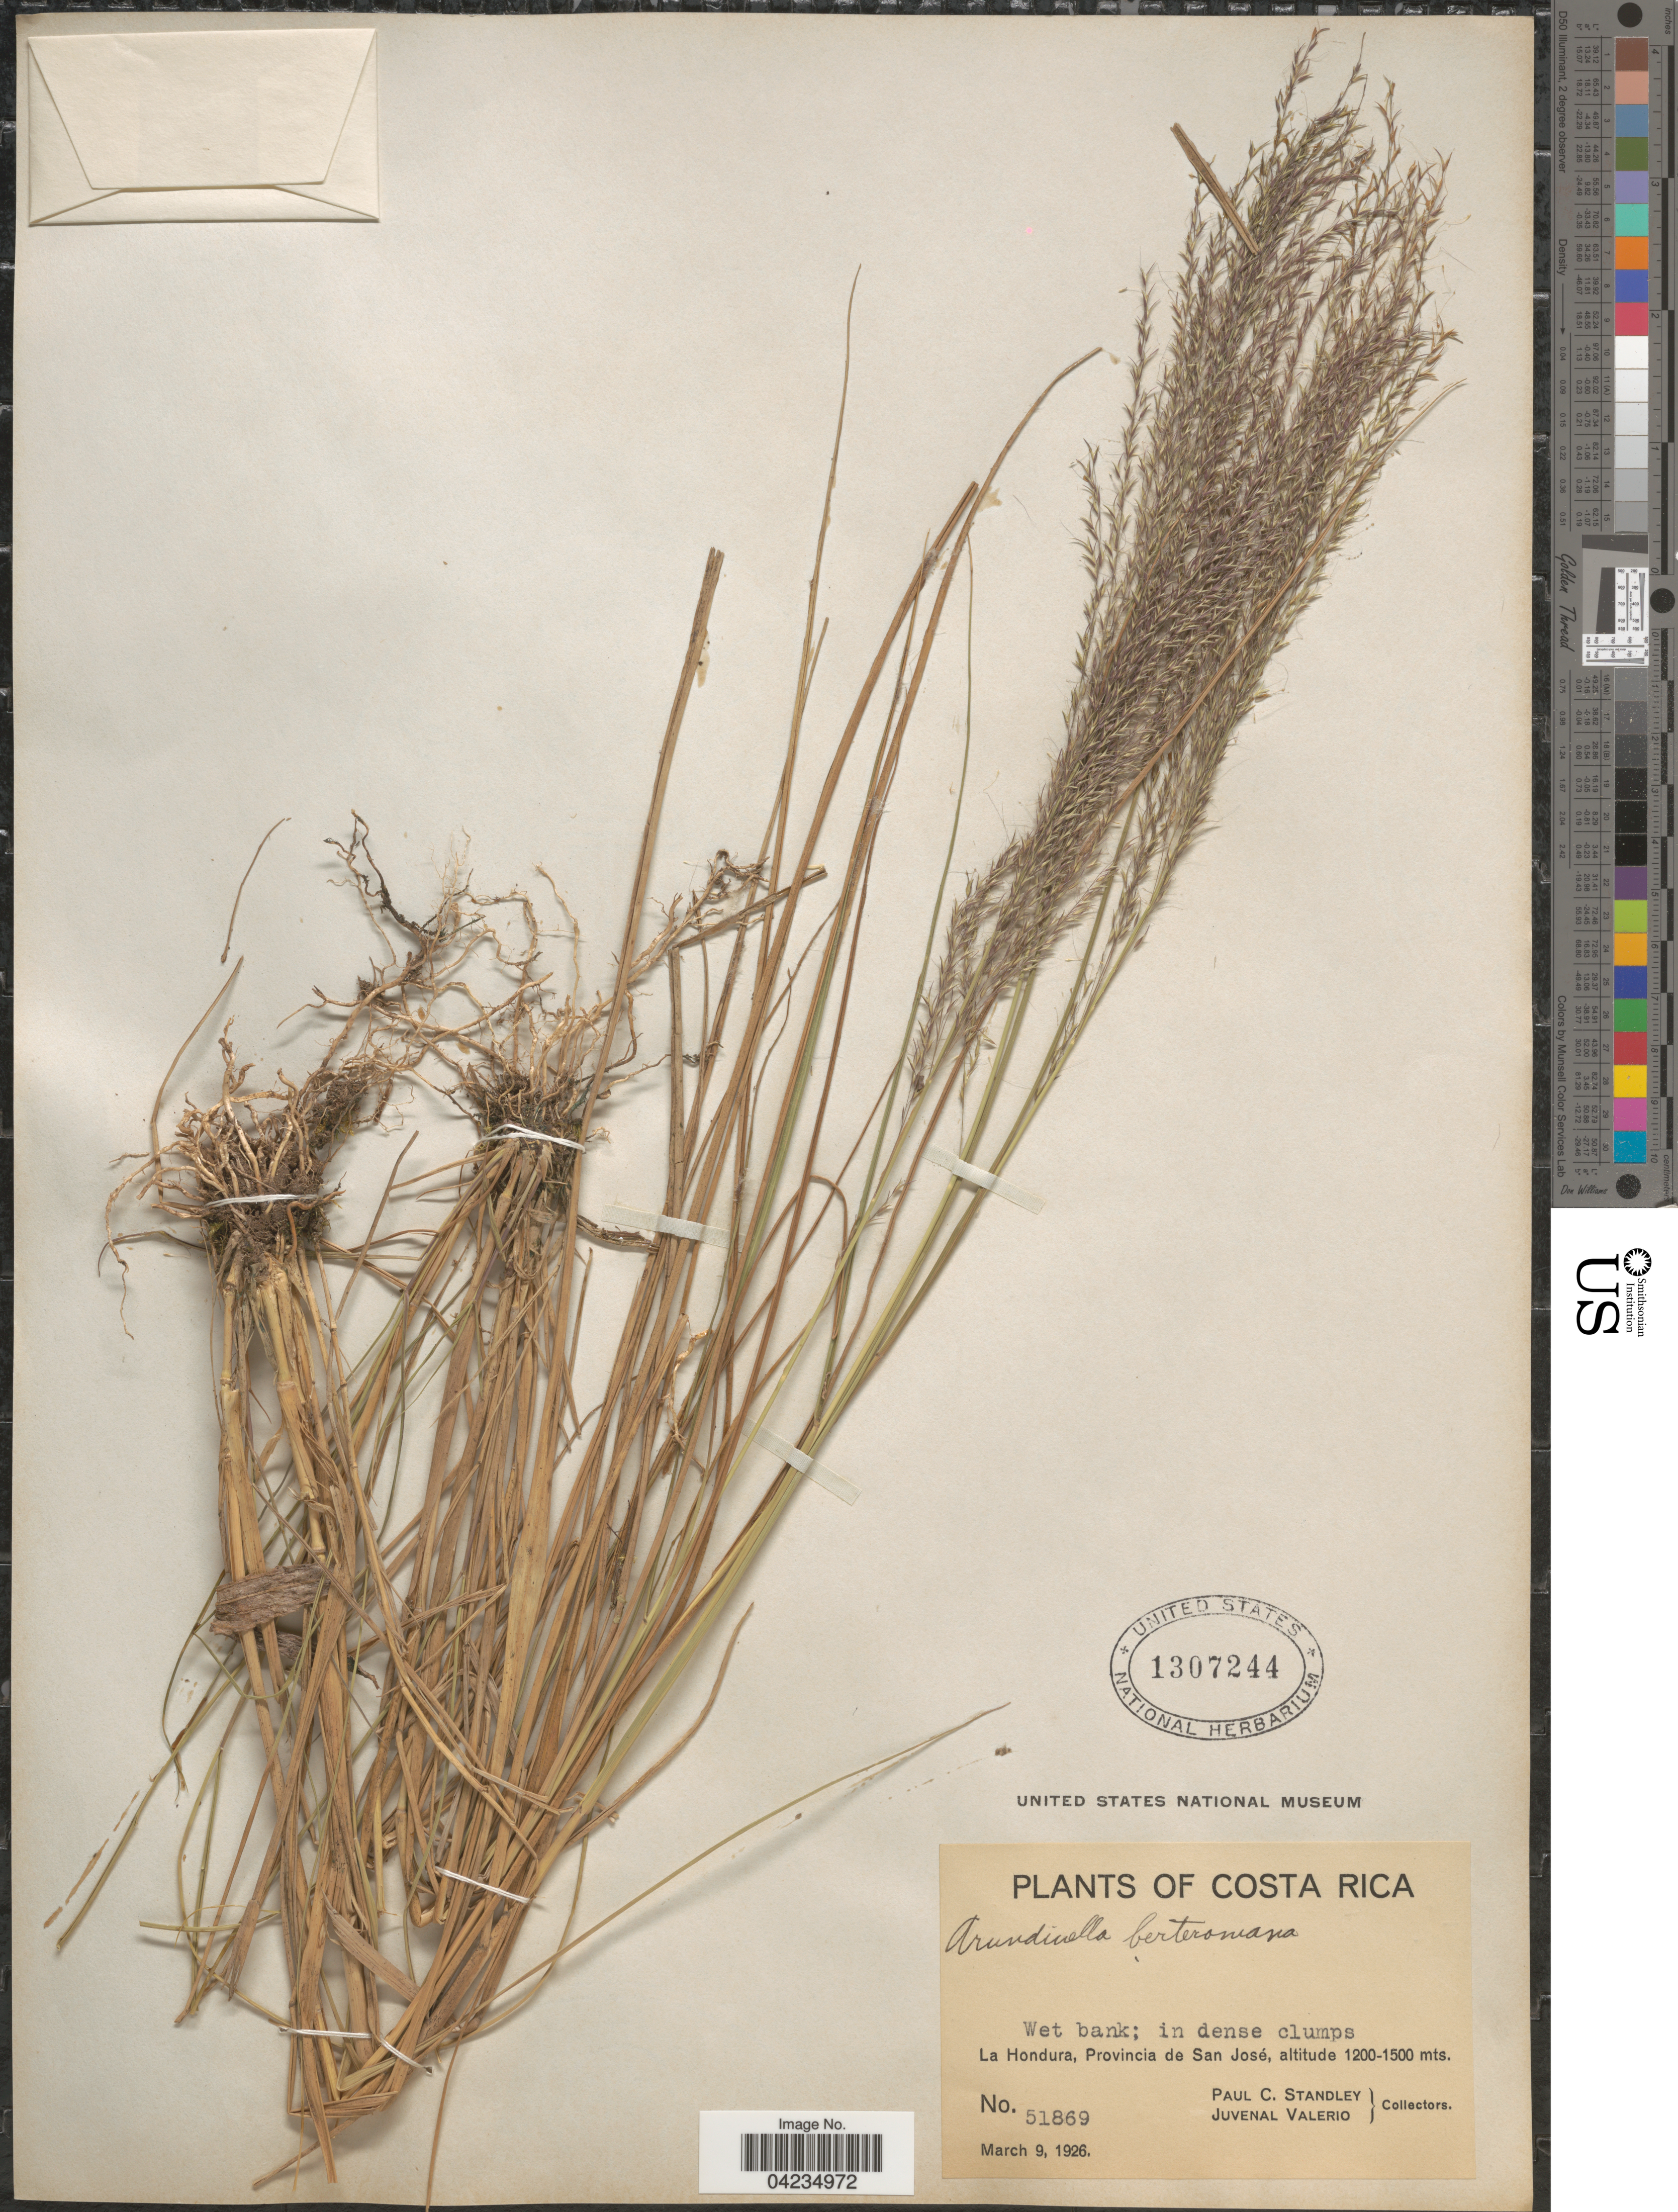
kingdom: Plantae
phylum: Tracheophyta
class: Liliopsida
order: Poales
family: Poaceae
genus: Arundinella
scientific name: Arundinella berteroniana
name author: (Schult.) Hitchc. & Chase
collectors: P. C. Standley & J. Valerio R.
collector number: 51869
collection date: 1926-03-09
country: Costa Rica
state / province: San José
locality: La Hondura.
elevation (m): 1200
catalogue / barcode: US 1307244